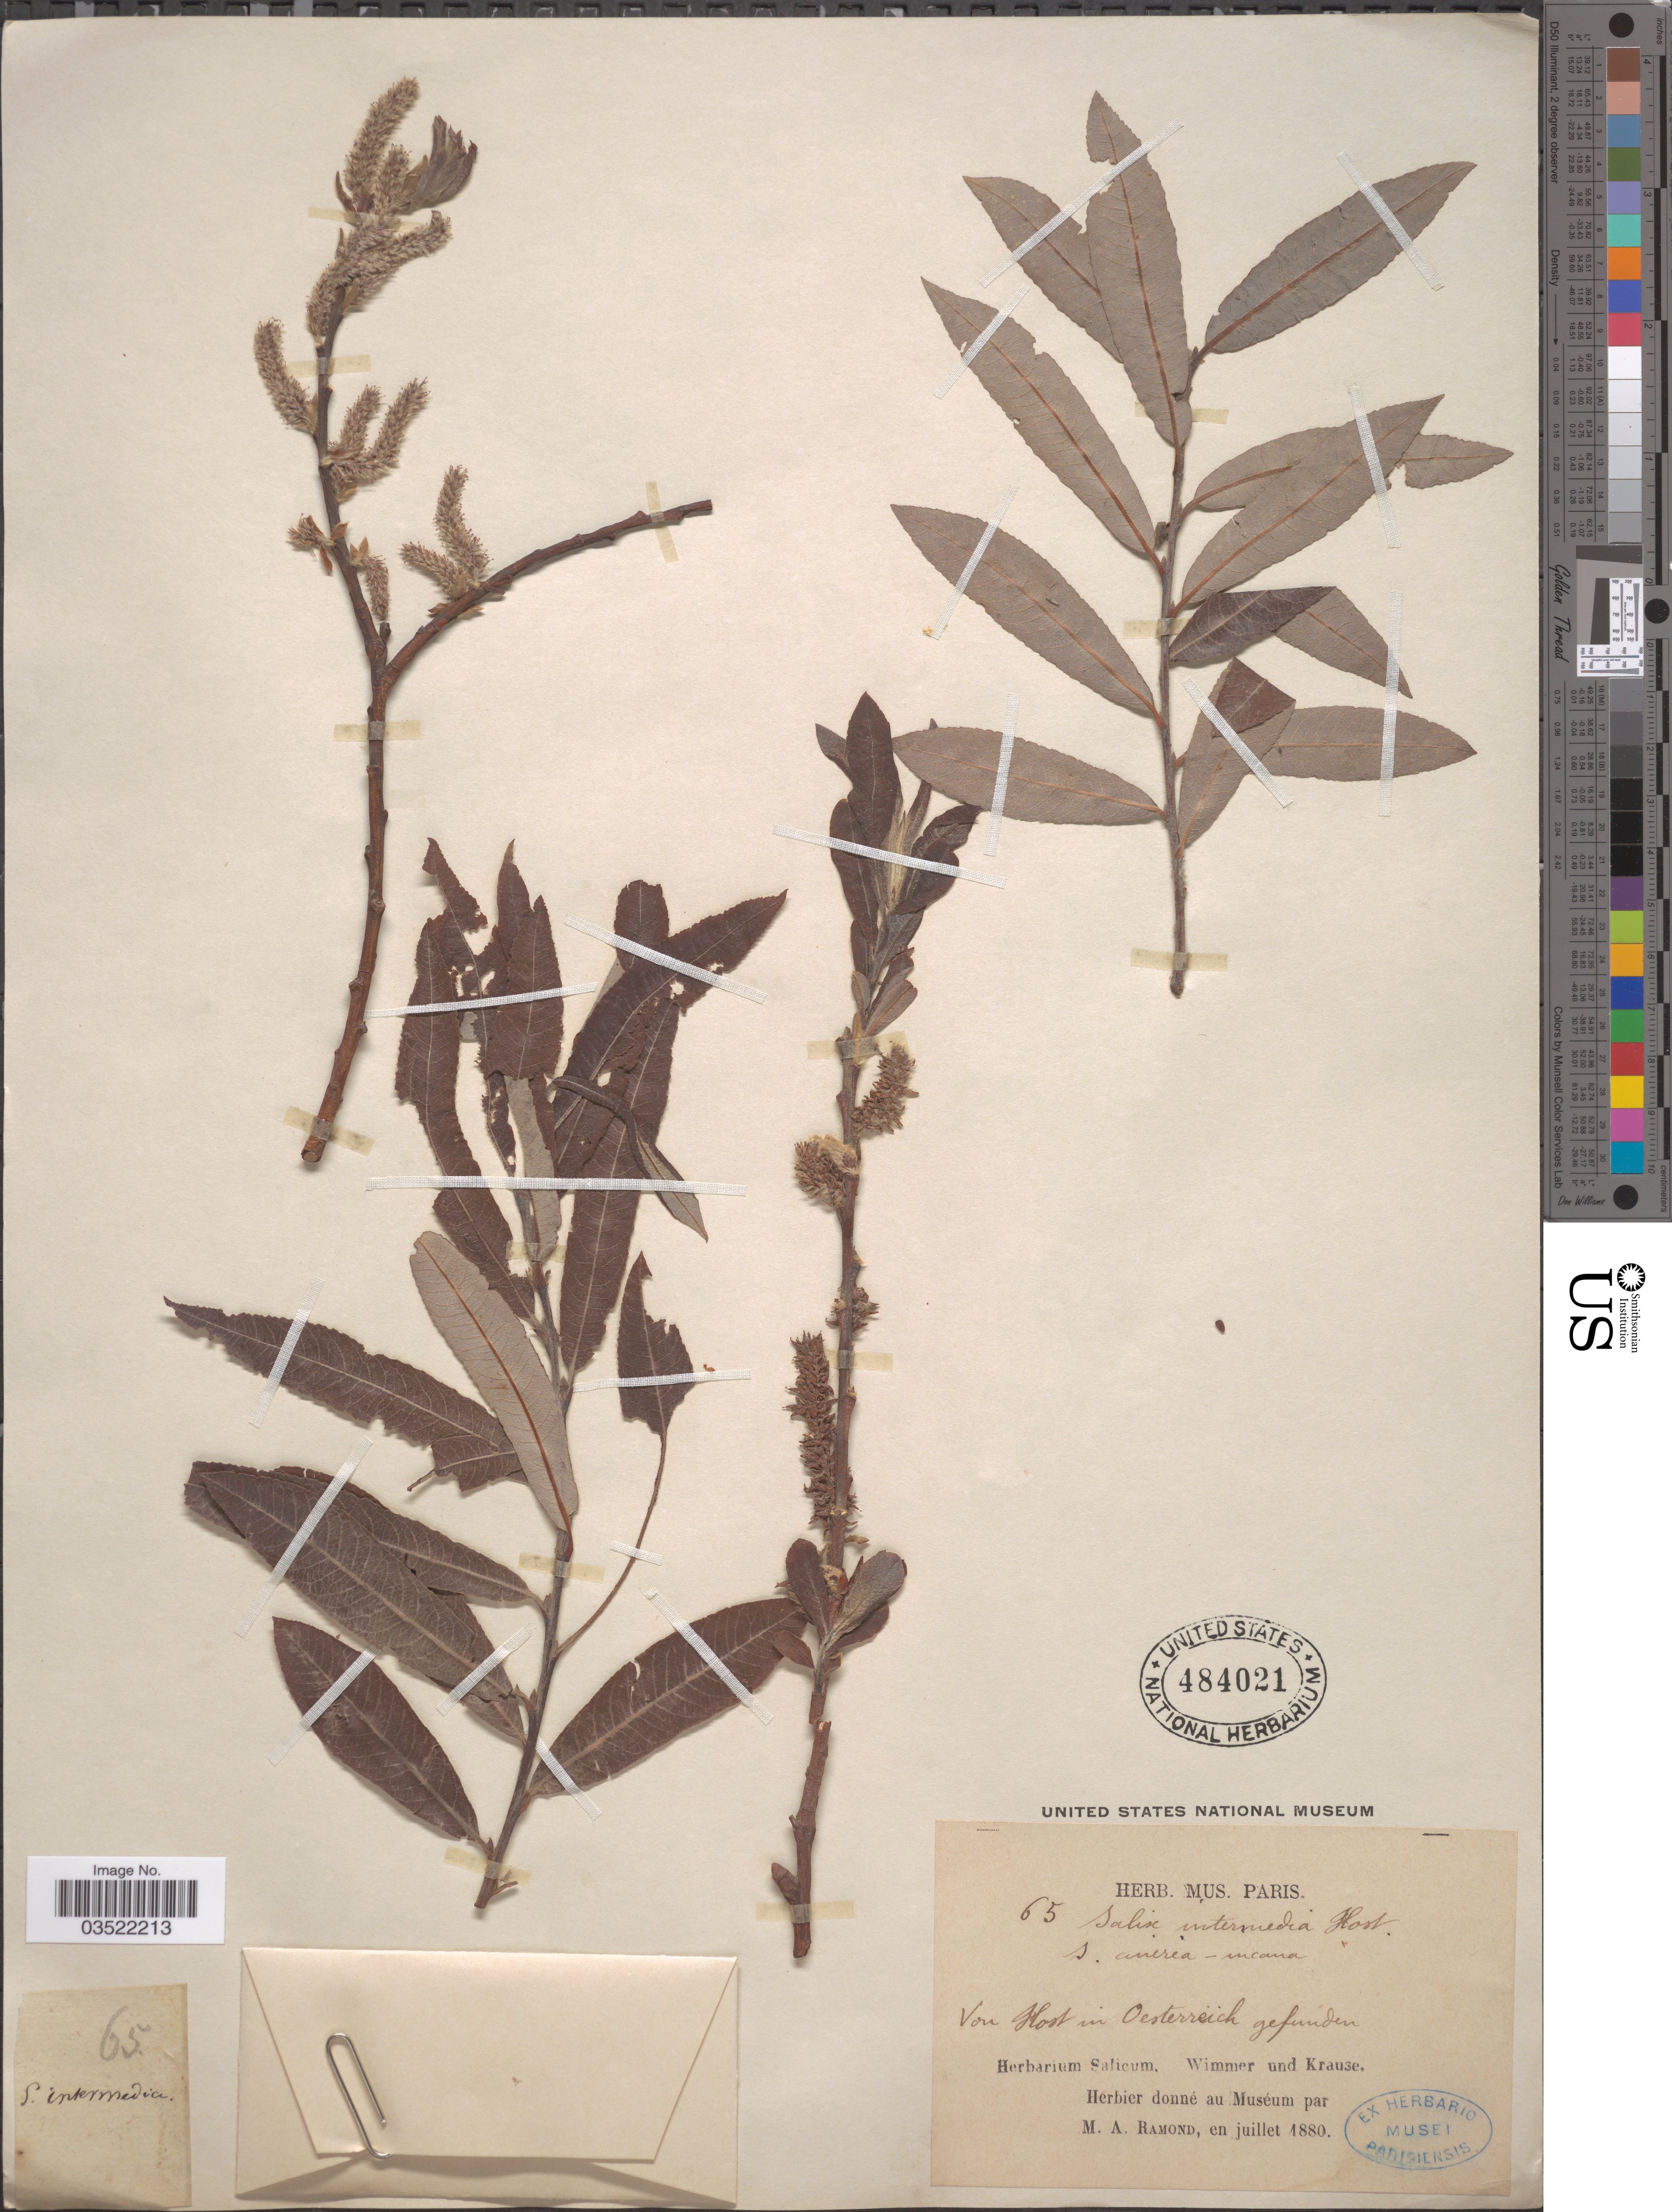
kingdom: Plantae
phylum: Tracheophyta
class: Magnoliopsida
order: Malpighiales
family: Salicaceae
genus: Salix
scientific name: Salix intermedia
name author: Host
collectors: Wimmer & -- Krause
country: Austria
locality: Von Host in Oesterreich gefunden.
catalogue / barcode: US 484021